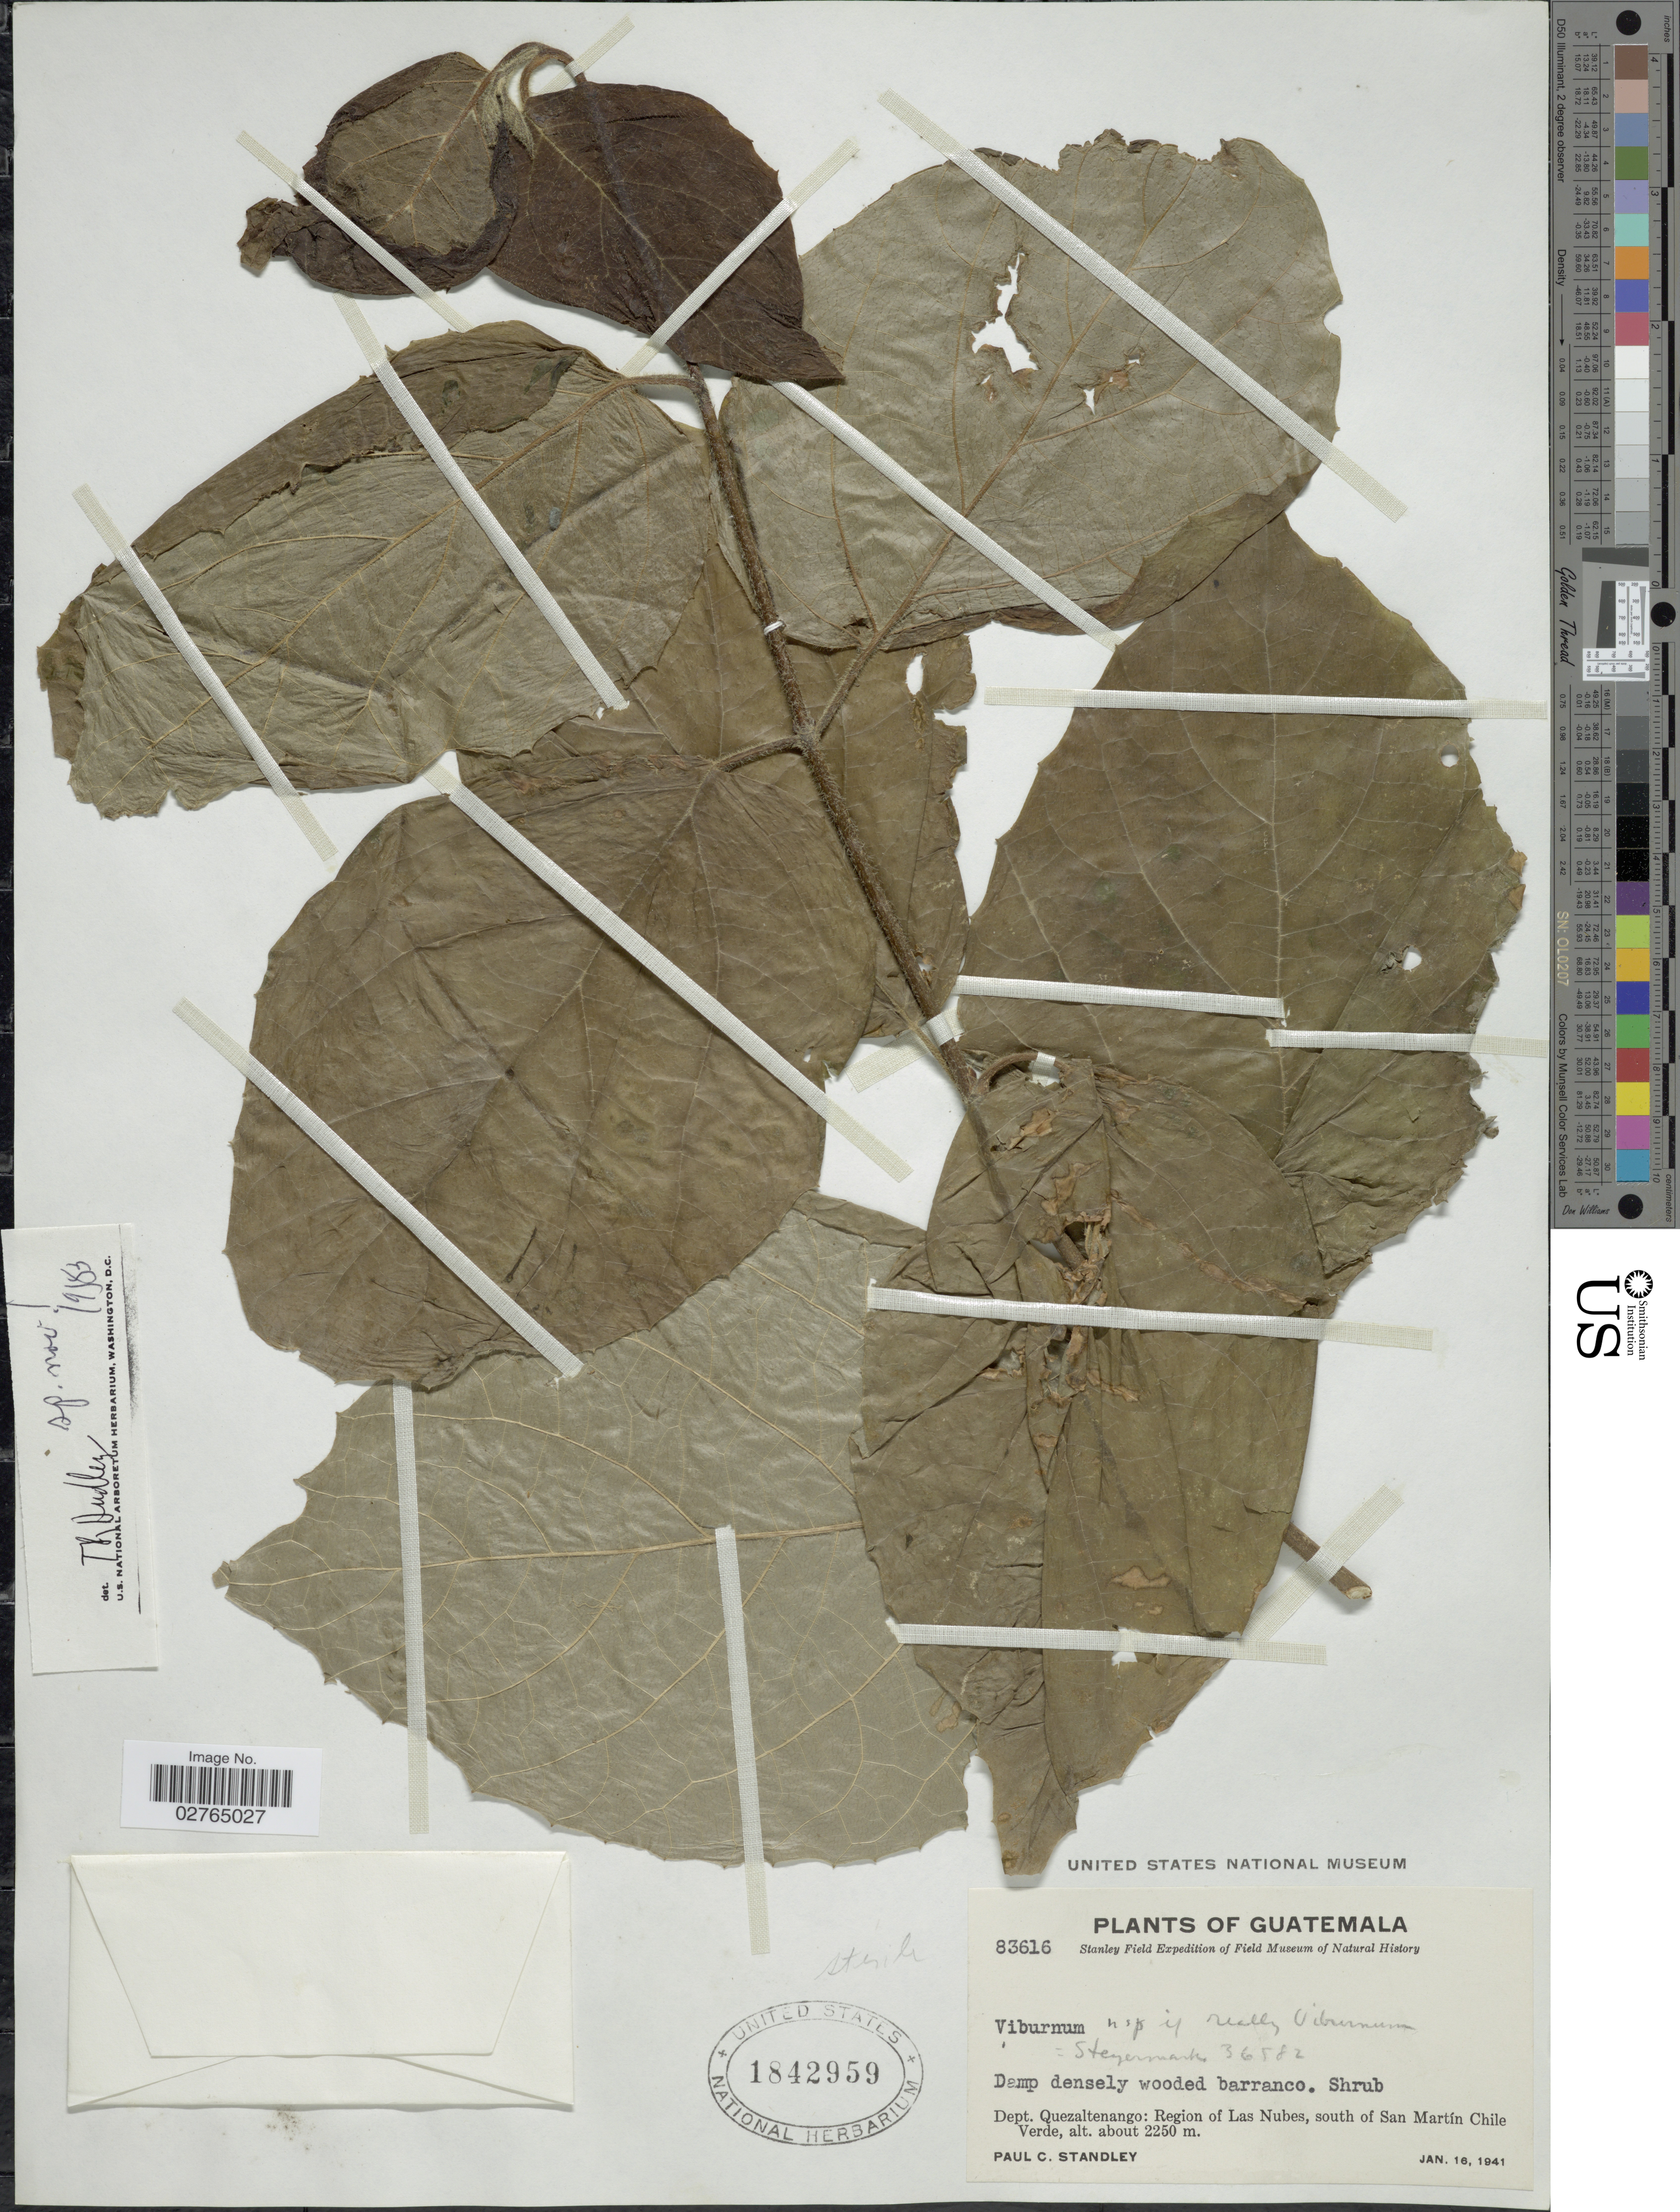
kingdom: Plantae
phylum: Tracheophyta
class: Magnoliopsida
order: Dipsacales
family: Viburnaceae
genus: Viburnum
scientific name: Viburnum sp.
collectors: P. C. Standley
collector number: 83616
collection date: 1941-01-16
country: Guatemala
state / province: Quetzaltenango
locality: Dept. Quezaltenango: Region of Las Nubes, south of San Martín Chile Verde.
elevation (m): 2250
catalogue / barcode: US 1842959